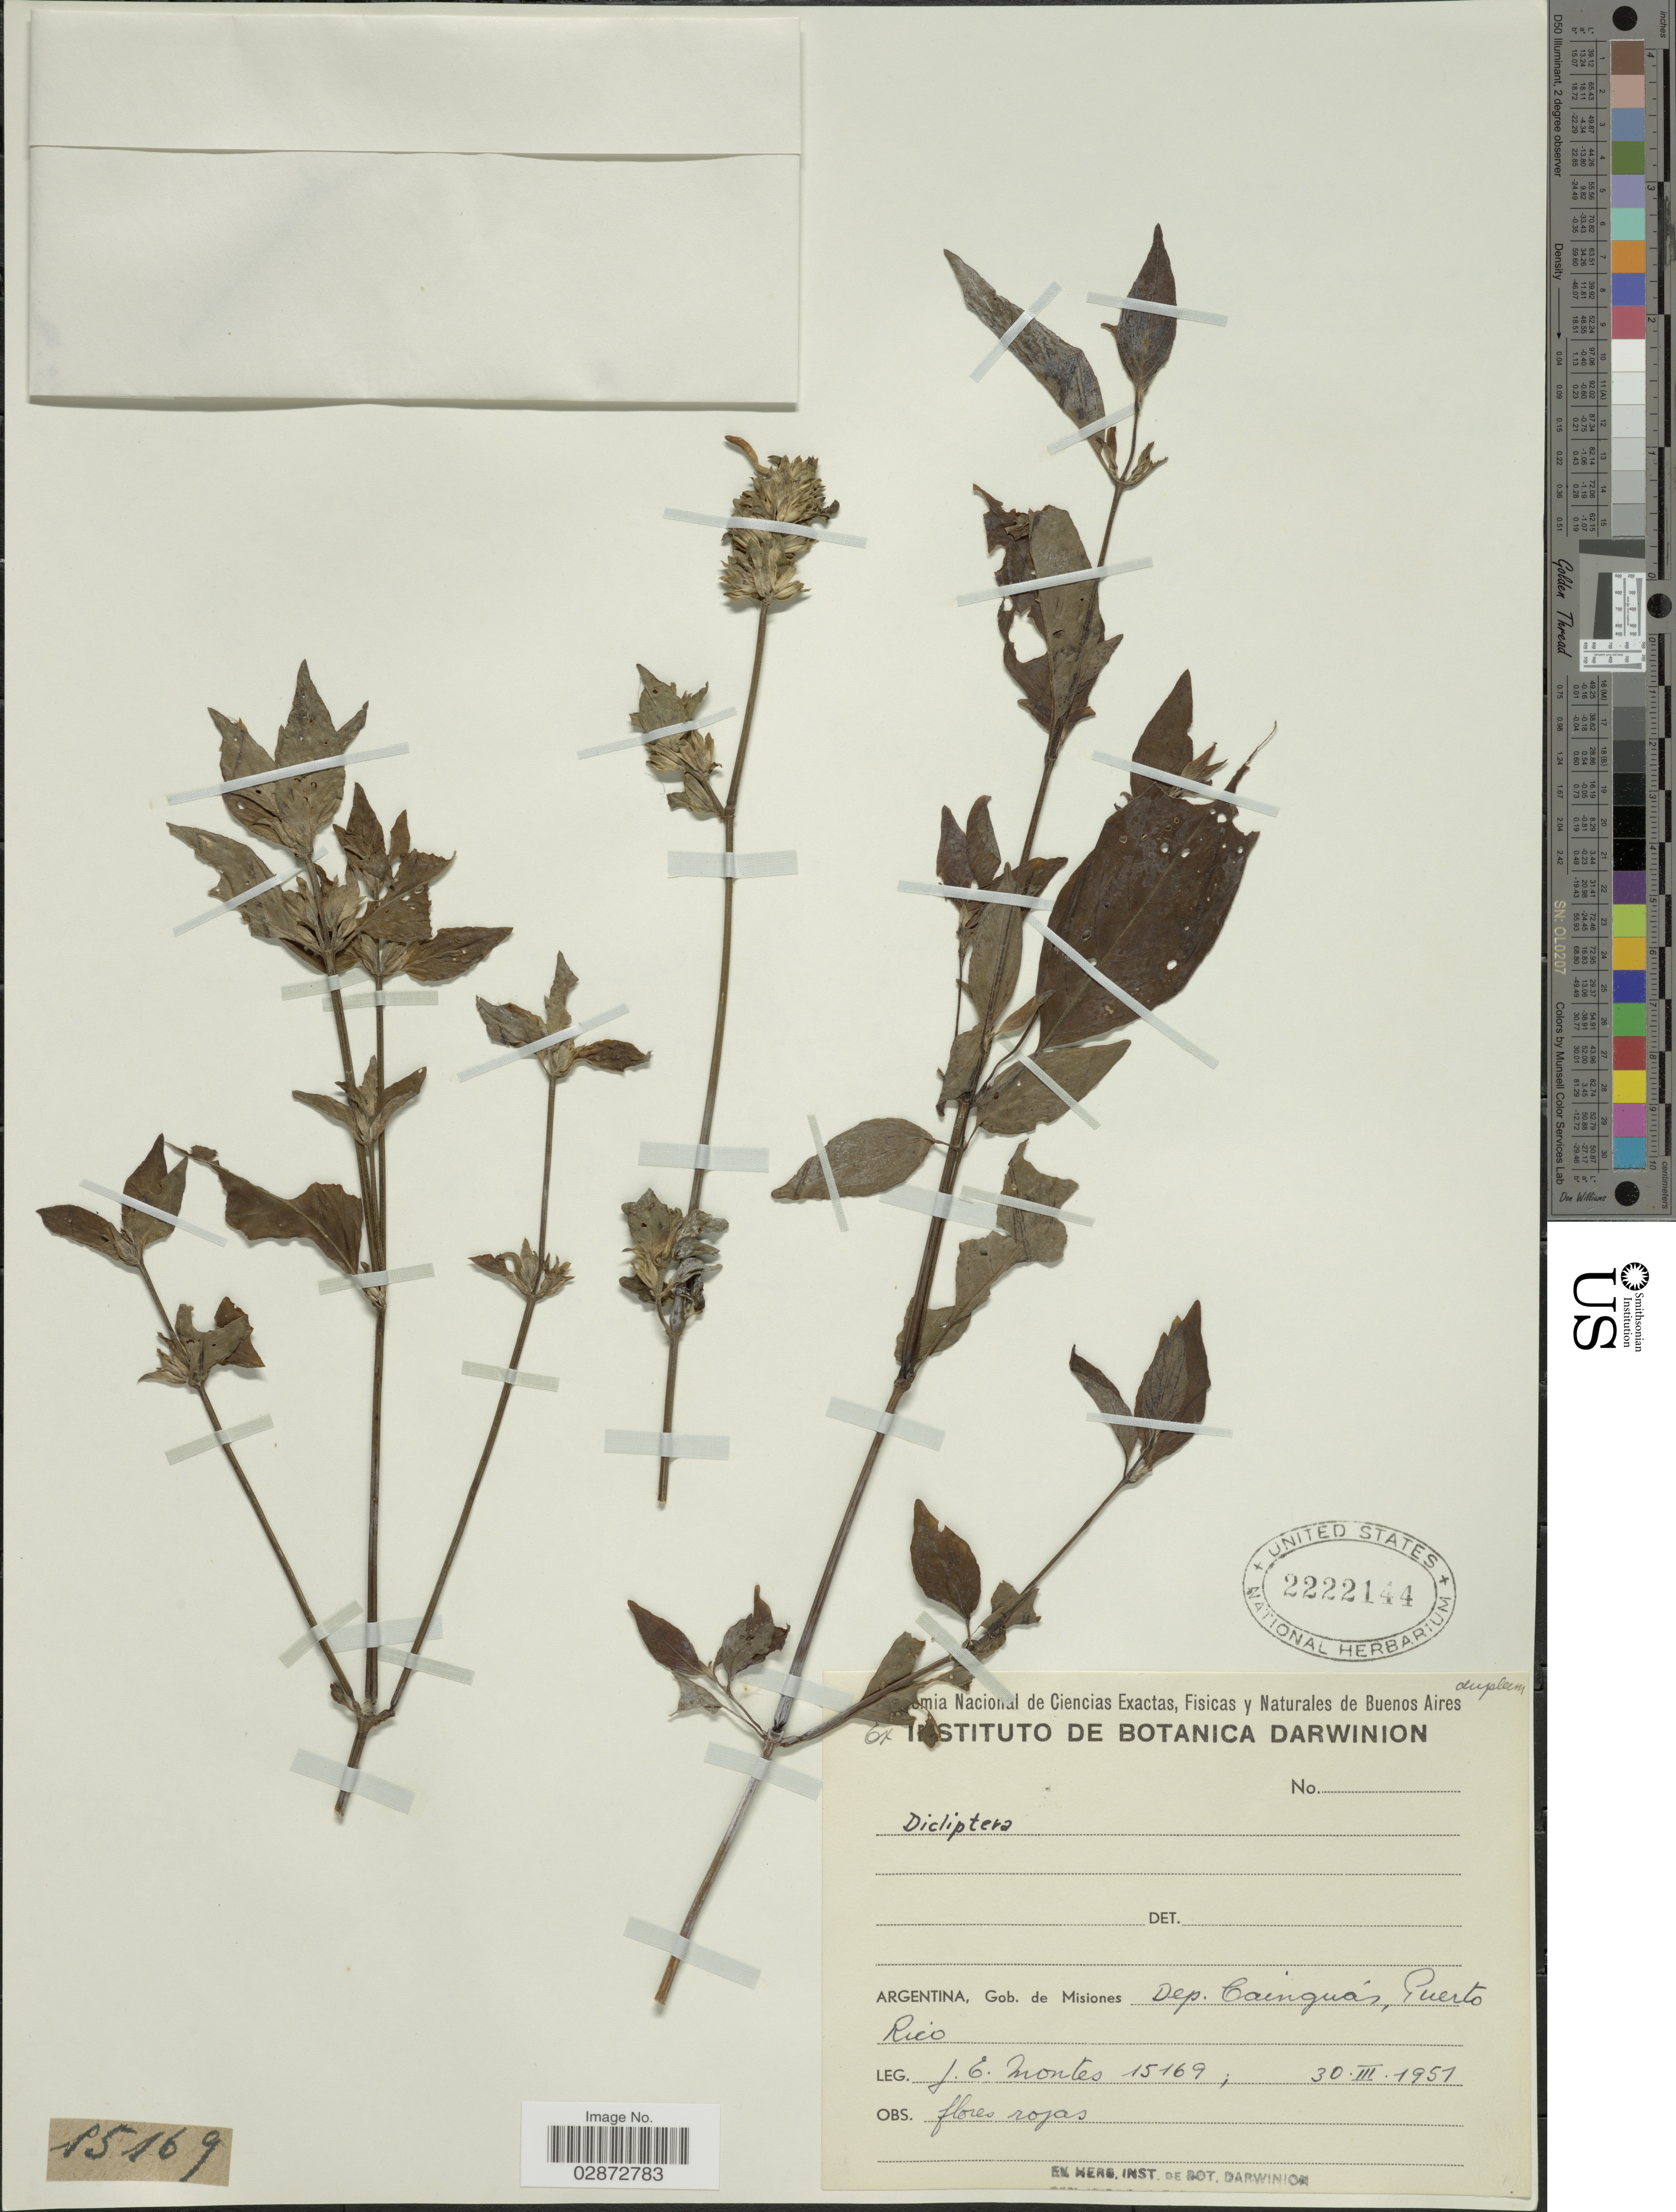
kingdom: Plantae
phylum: Tracheophyta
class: Magnoliopsida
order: Lamiales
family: Acanthaceae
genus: Dicliptera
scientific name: Dicliptera sp.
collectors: J. E. Montes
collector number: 15169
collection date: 1951-03-30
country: Argentina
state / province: Misiones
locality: Gob. de Misiones, Dep. Cainguás. Puerto Rico.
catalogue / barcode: US 2222144